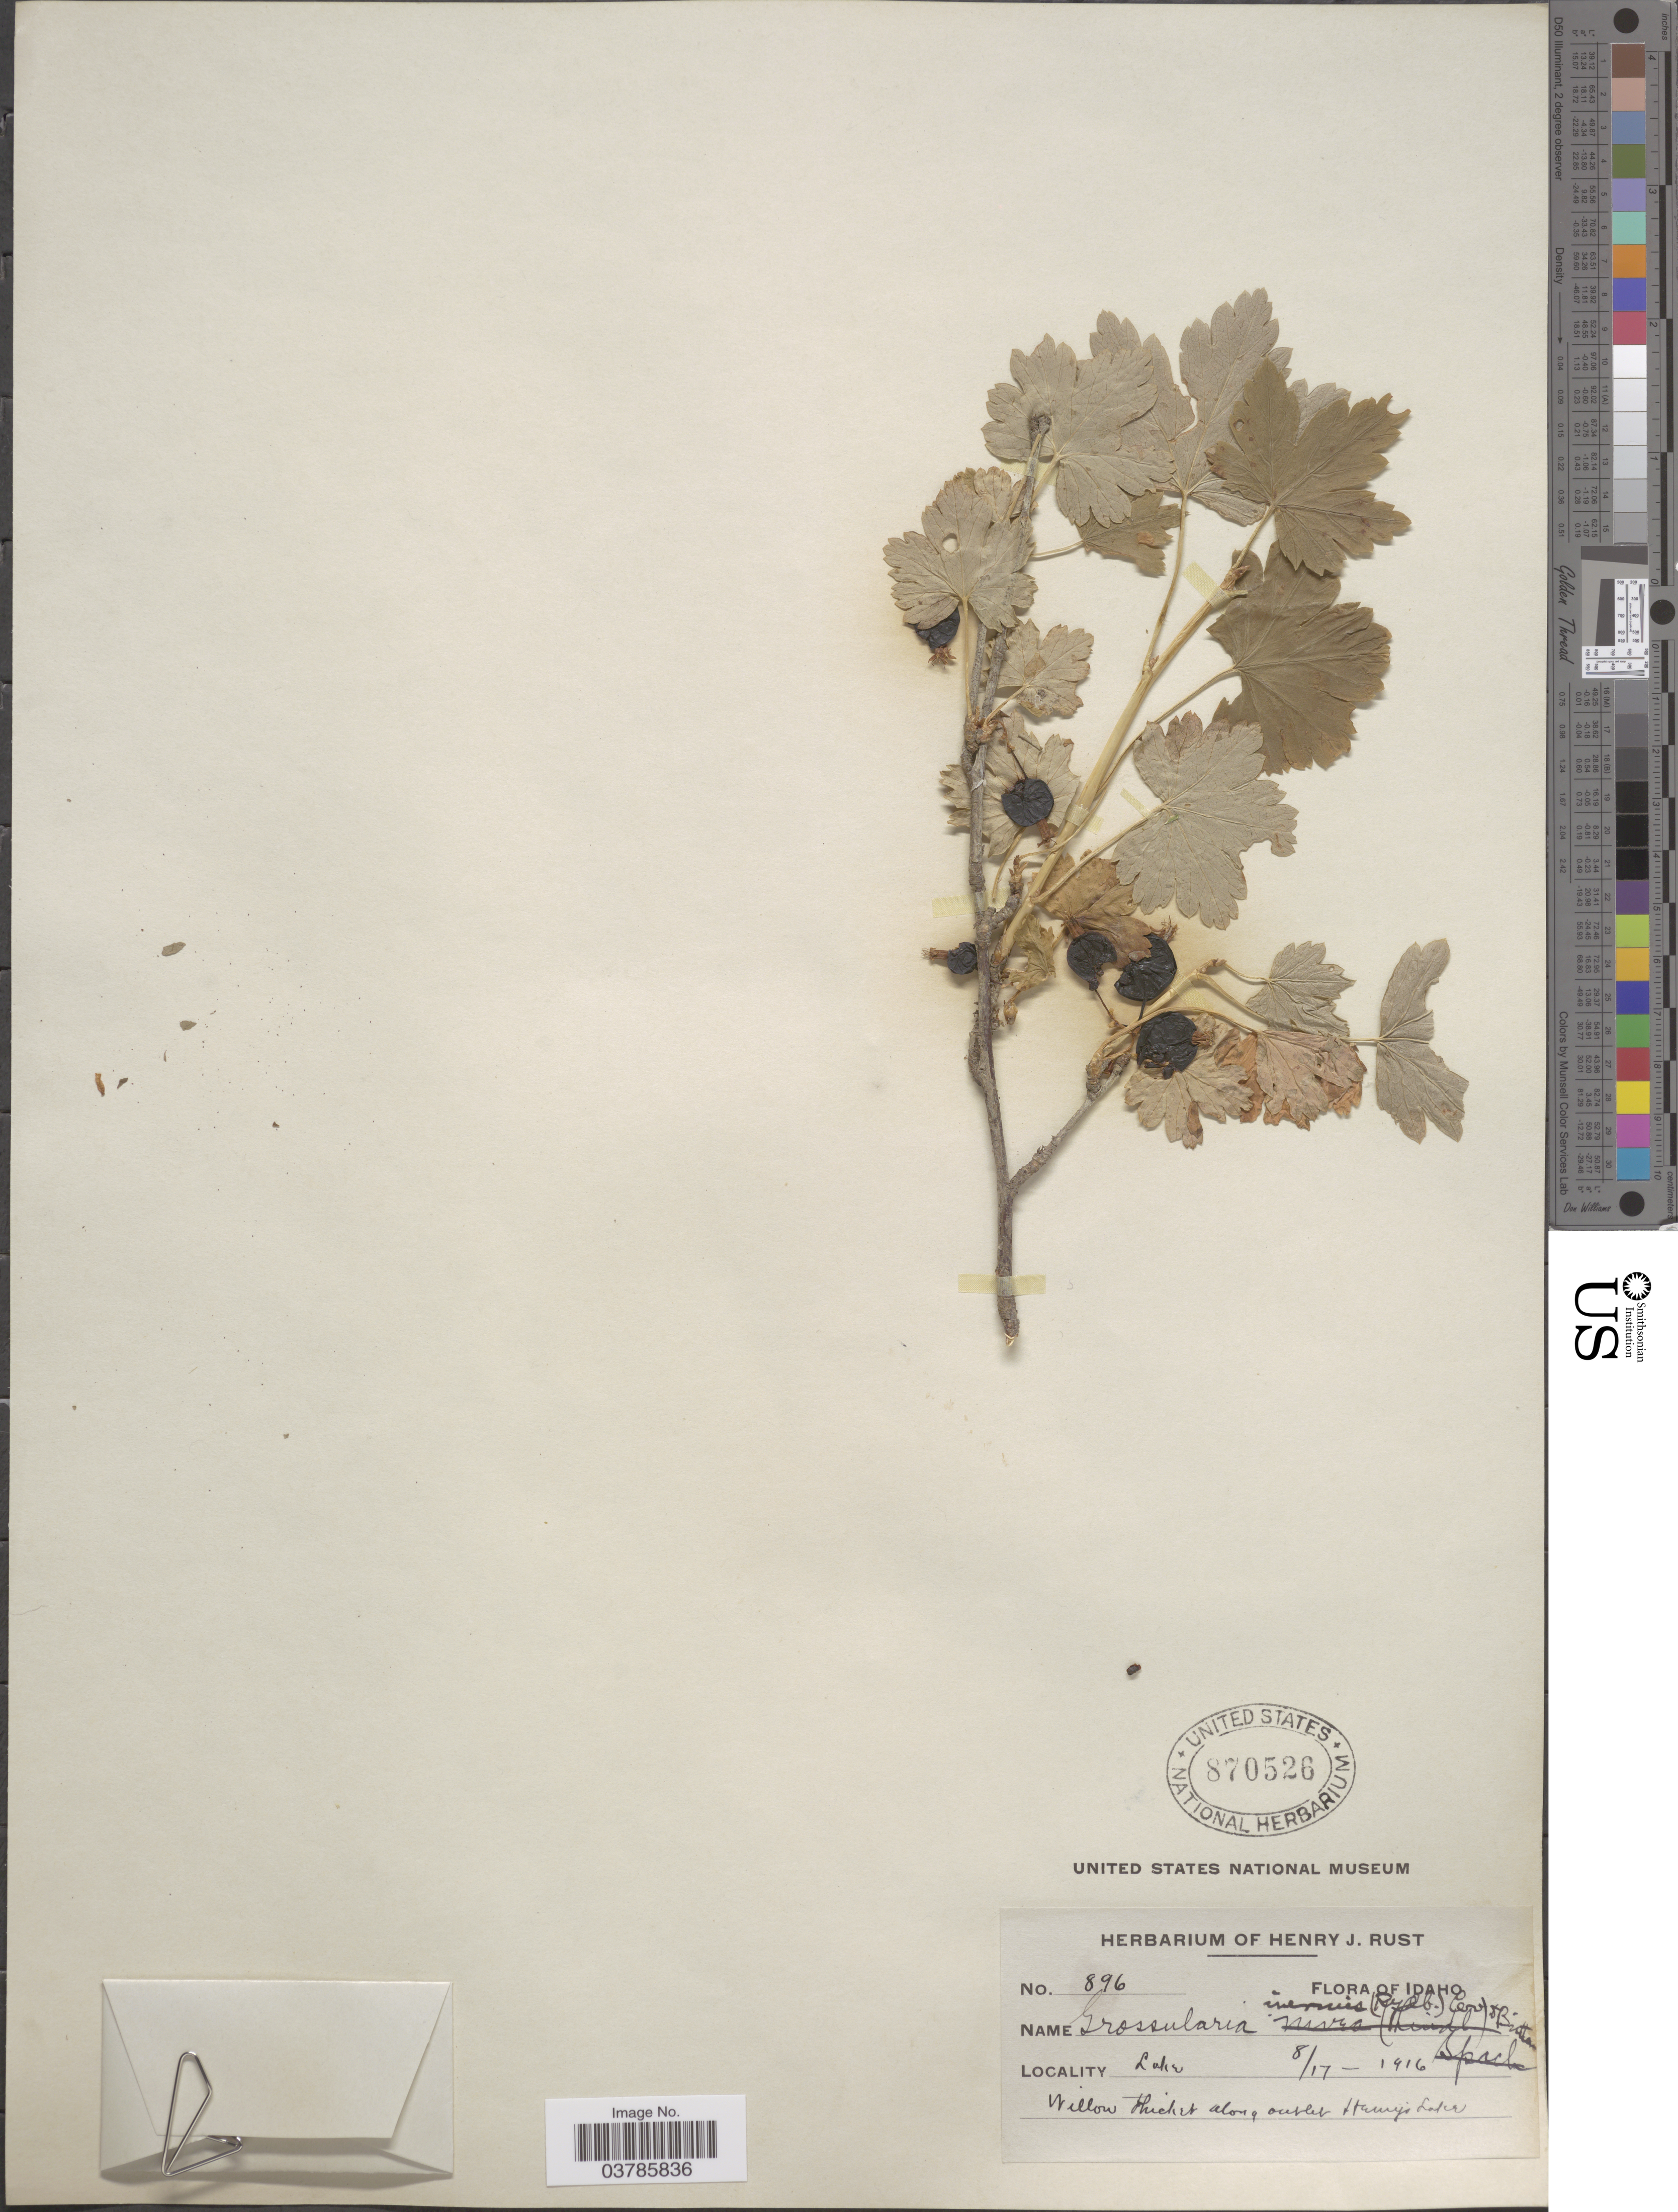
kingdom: Plantae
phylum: Tracheophyta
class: Magnoliopsida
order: Saxifragales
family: Grossulariaceae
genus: Ribes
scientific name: Ribes inerme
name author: Rydb.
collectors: ex herb. Henry J. Rust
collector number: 896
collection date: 1916-08-17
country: United States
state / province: Idaho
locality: Willow thicket along outlet Henry's Lake.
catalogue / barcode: US 870526